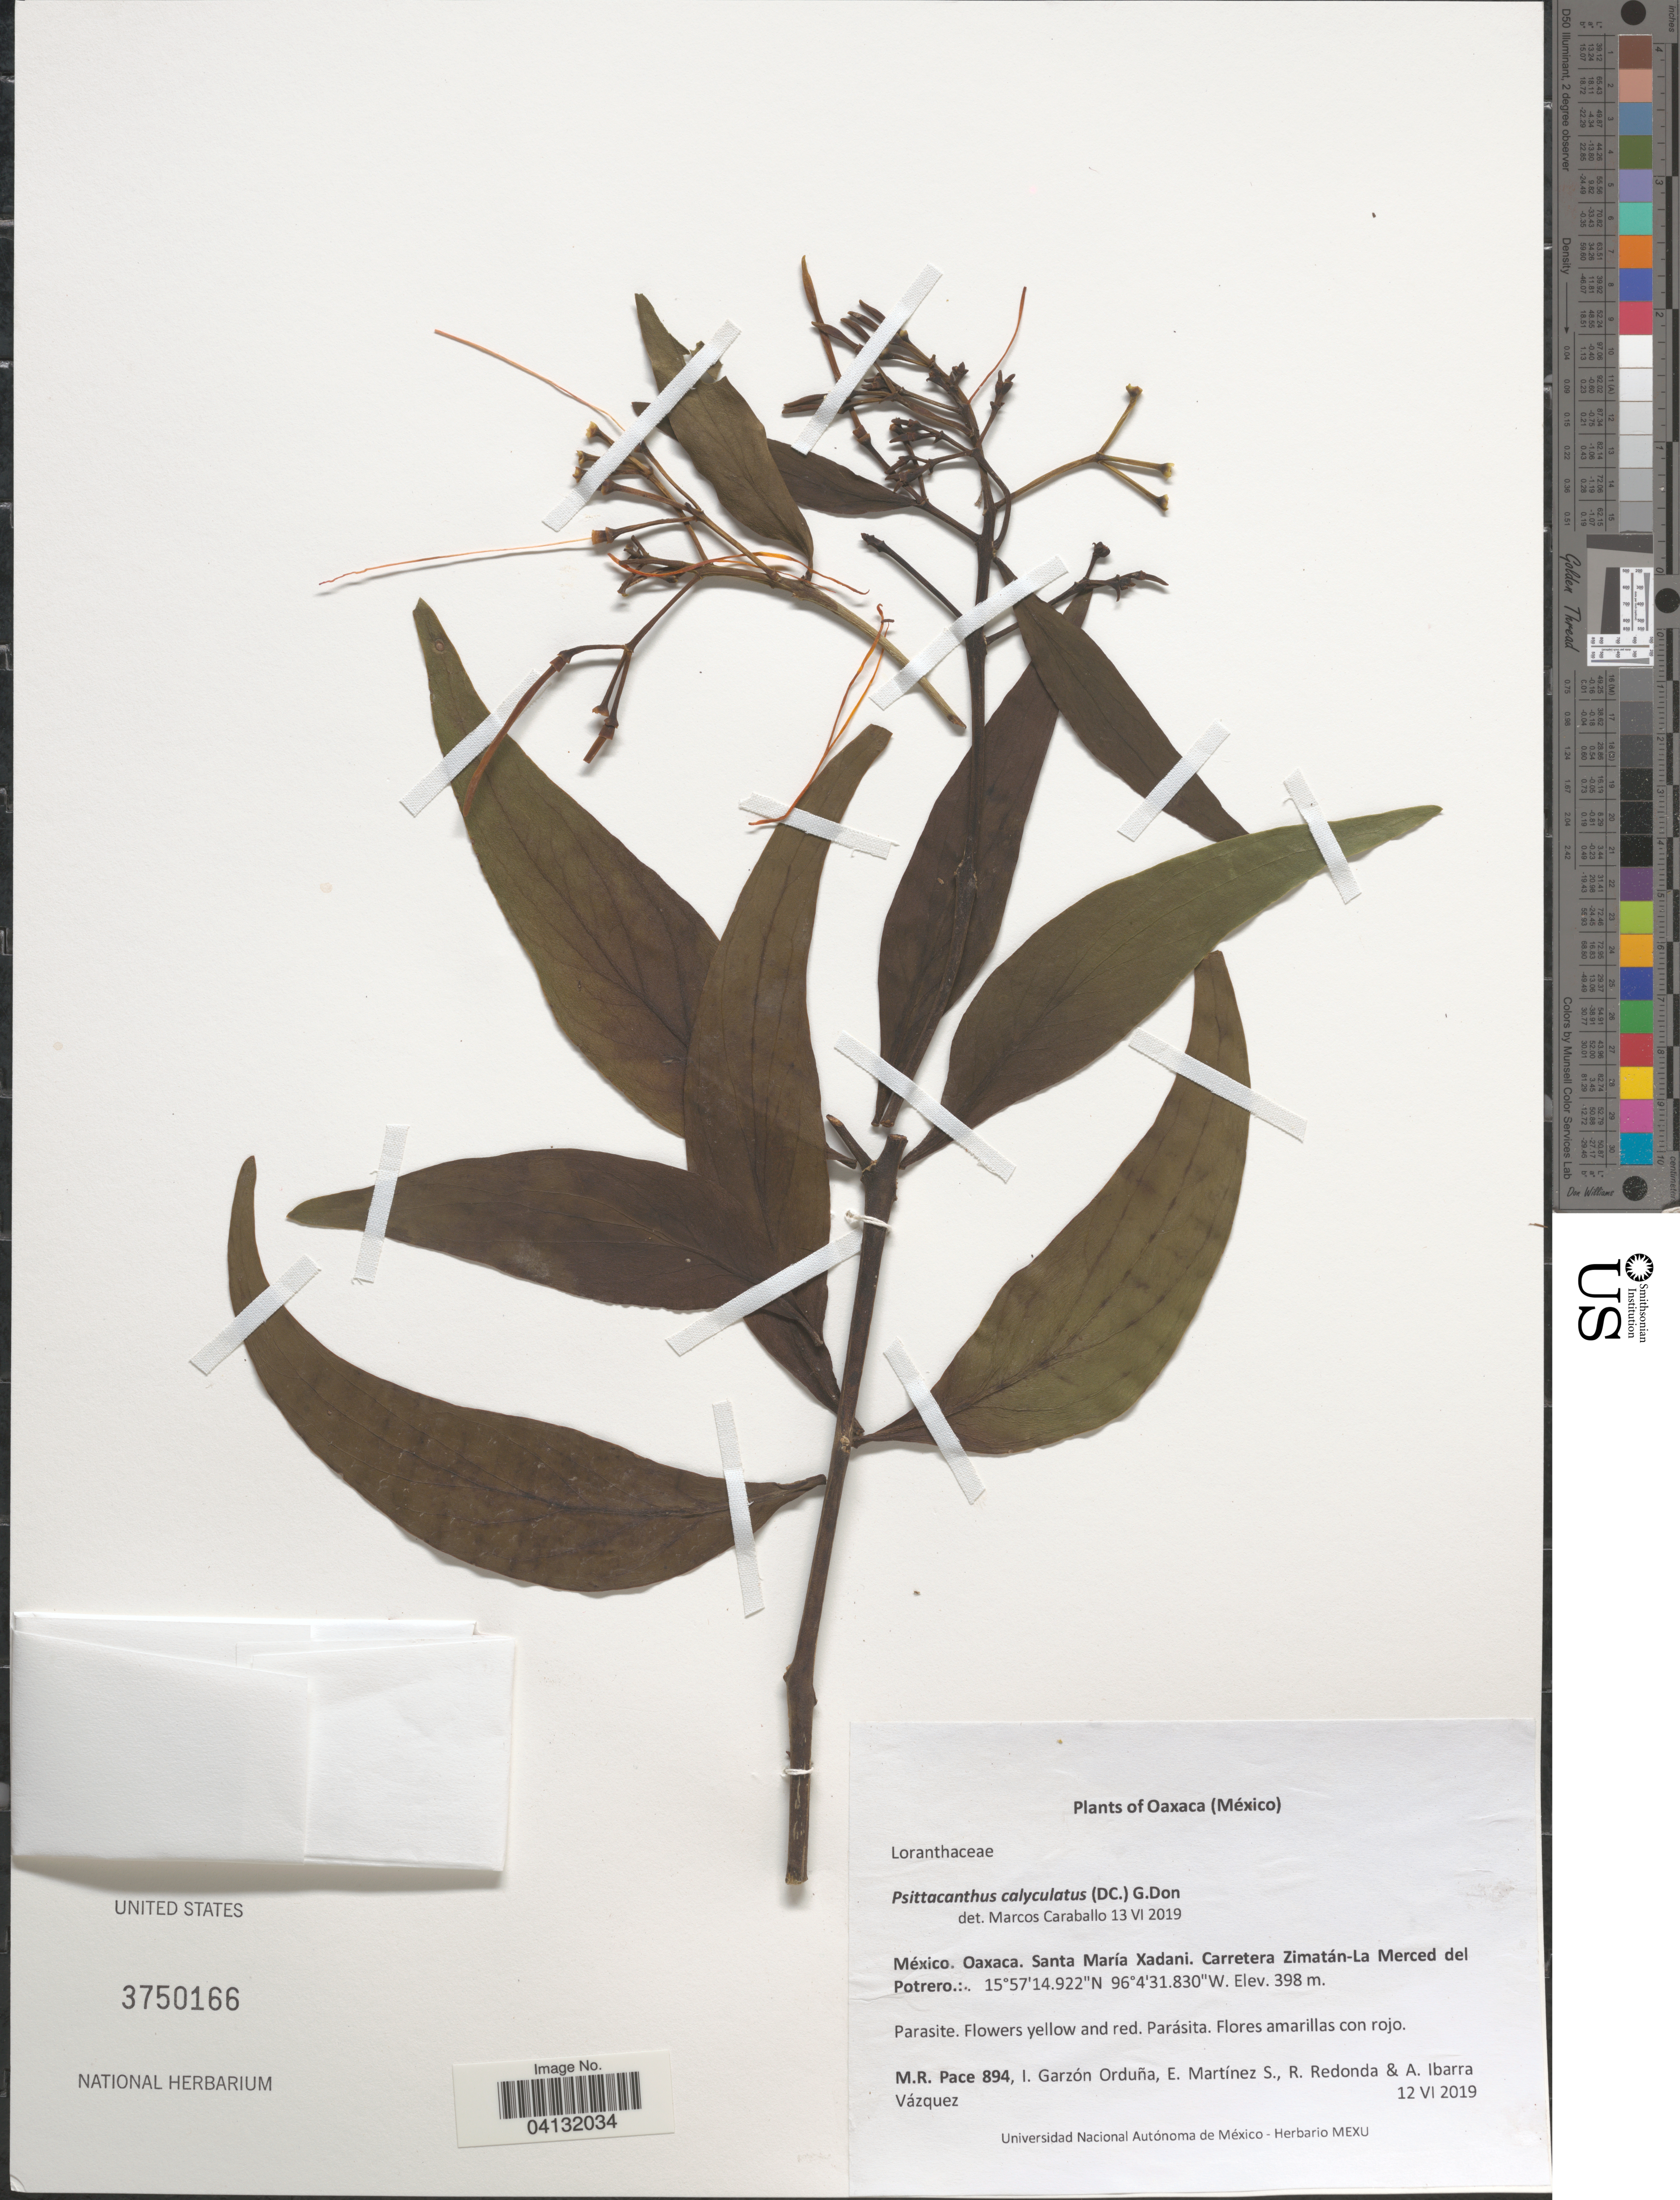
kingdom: Plantae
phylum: Tracheophyta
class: Magnoliopsida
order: Santalales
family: Loranthaceae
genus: Psittacanthus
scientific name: Psittacanthus calyculatus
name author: (DC.) G. Don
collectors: M. R. Pace, I. Garzón Orduna, E. M. Martínez S., R. Redonda & A. Ibarra Vázquez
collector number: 894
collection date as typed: Transcribed d/m/y: 12/6/2019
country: Mexico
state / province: Oaxaca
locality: Santa María Xadani. Carretera Zimatán-La Merced del Potrero.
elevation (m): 398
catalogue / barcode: US 3750166